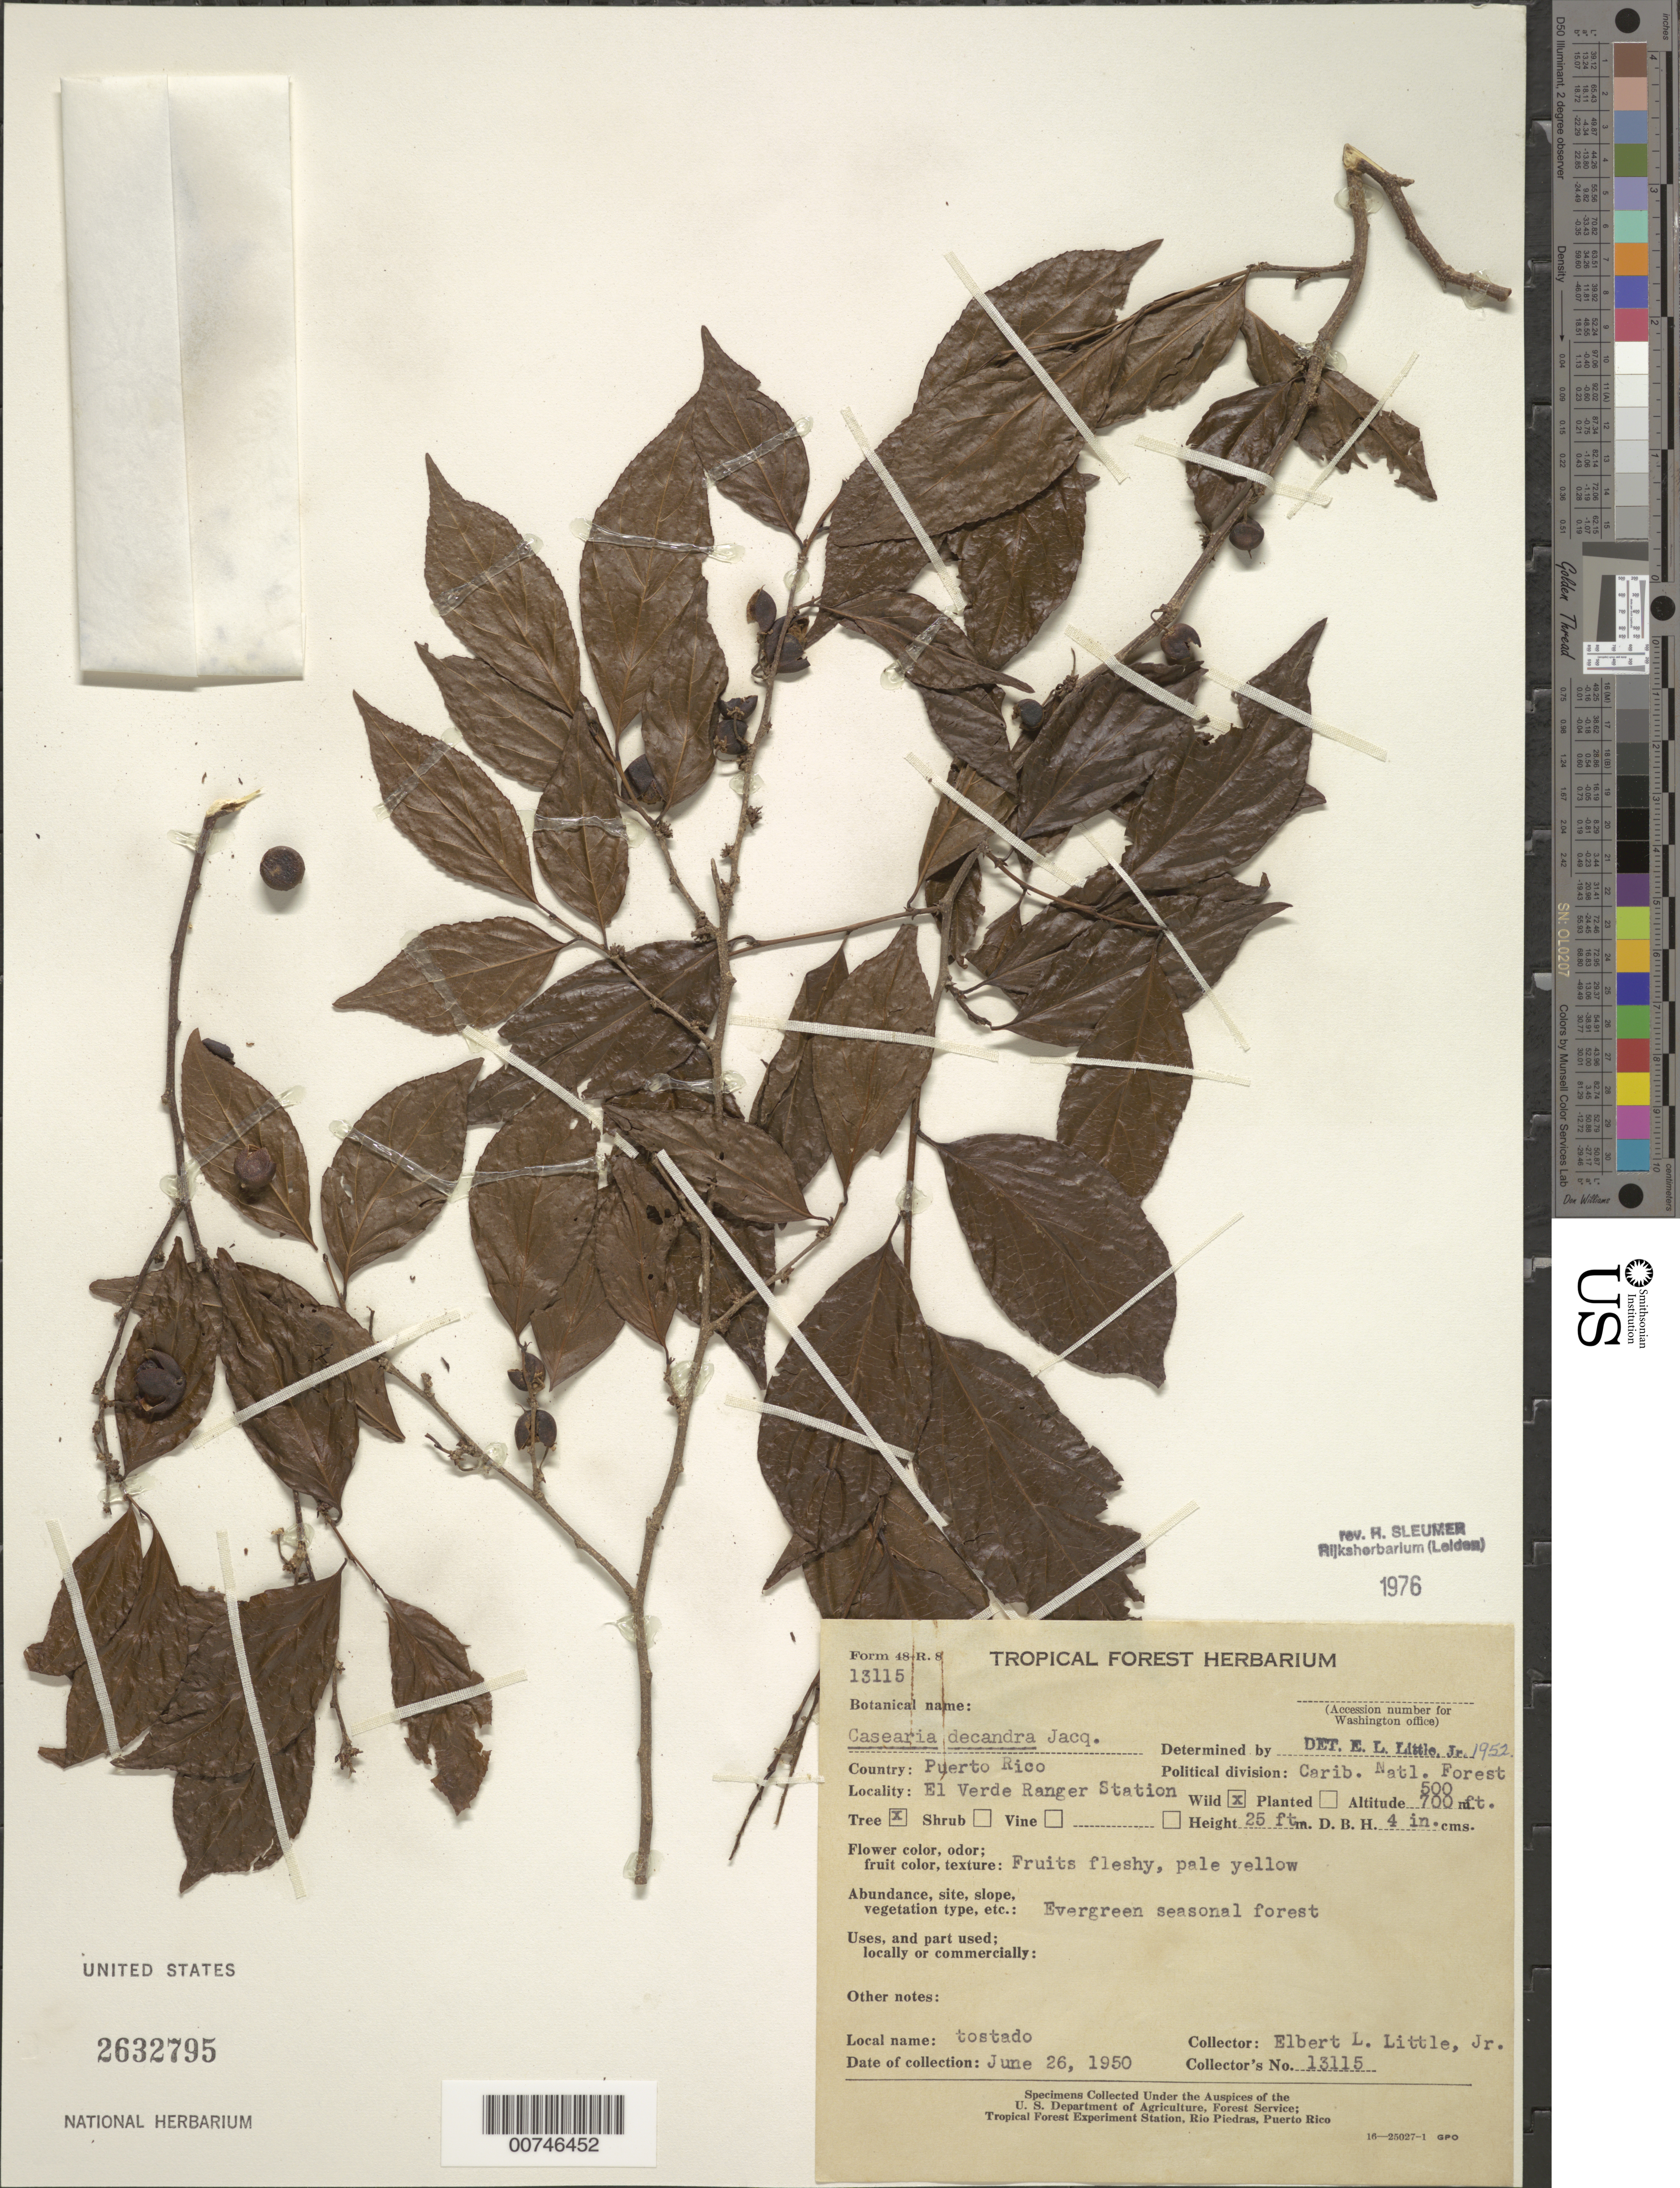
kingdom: Plantae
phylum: Tracheophyta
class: Magnoliopsida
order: Malpighiales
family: Salicaceae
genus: Casearia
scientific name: Casearia decandra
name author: Jacq.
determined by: Sleumer, H. O.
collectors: E. L. Little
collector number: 13115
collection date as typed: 26 Jun 1950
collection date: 1950-06-26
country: Puerto Rico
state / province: Río Grande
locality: Caribbean National Forest. El Verde Ranger Station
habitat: Evergreen seasonal forest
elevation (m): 152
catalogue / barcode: US 2632795